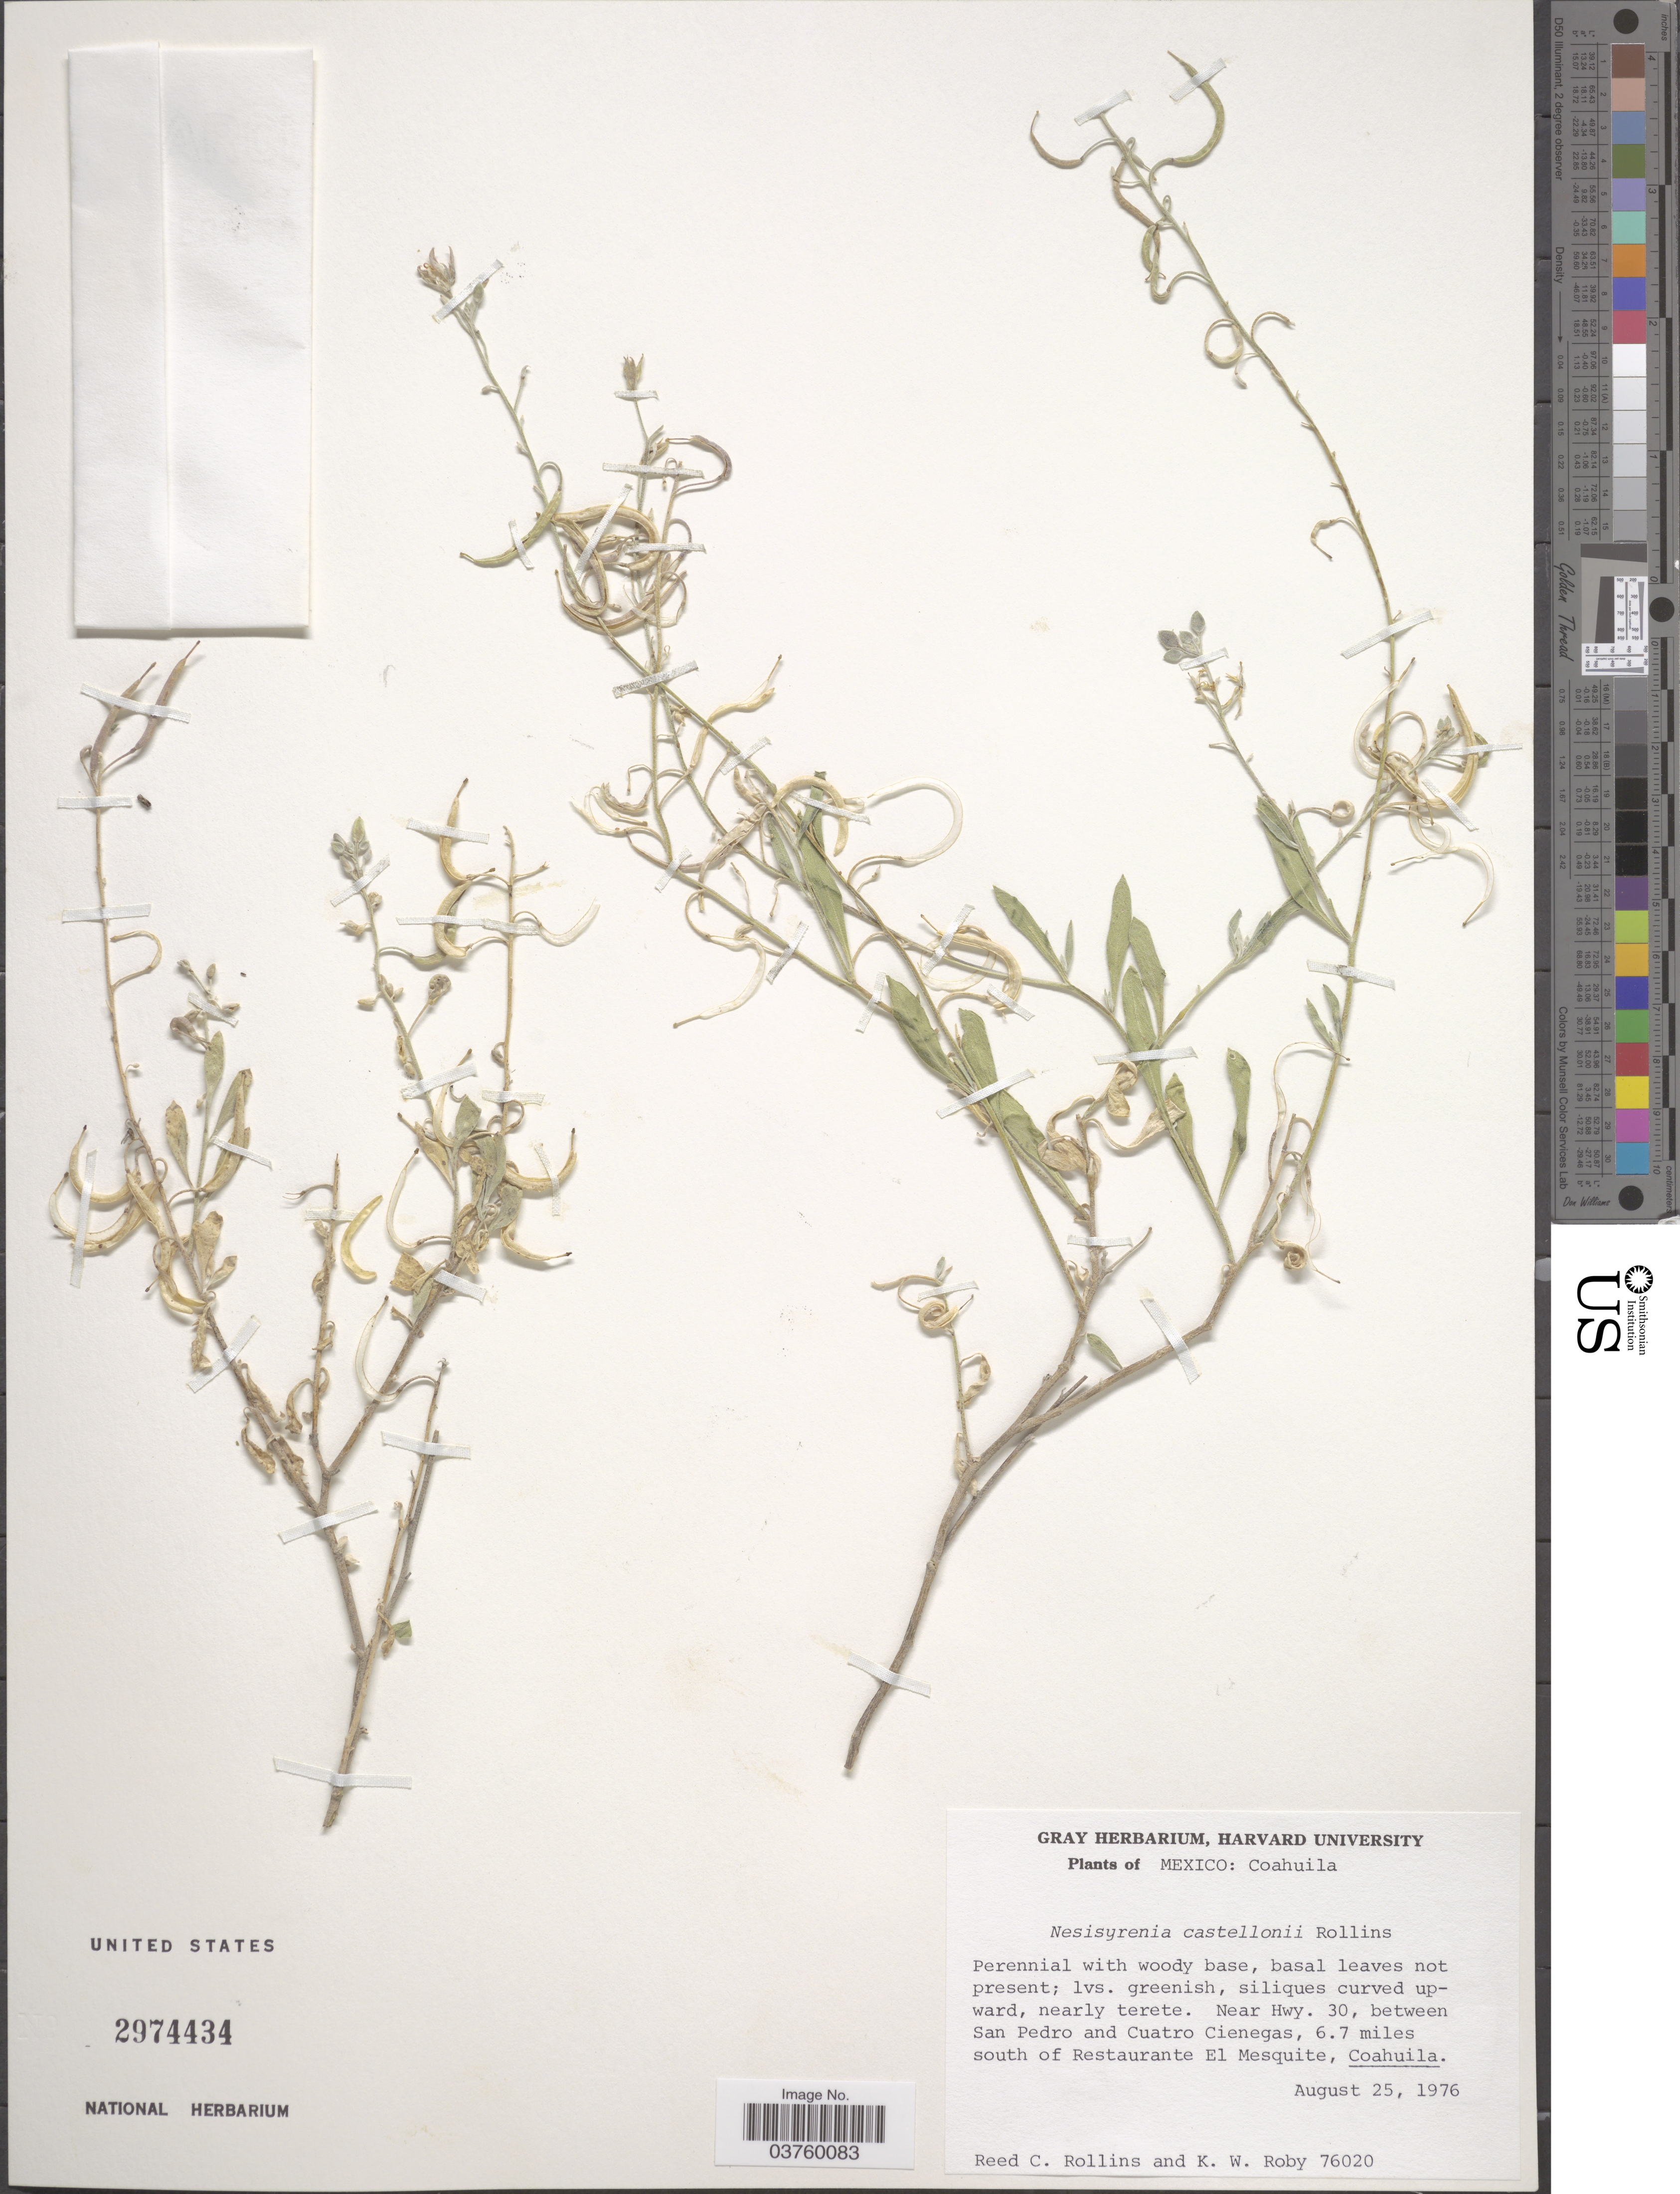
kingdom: Plantae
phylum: Tracheophyta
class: Magnoliopsida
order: Brassicales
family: Brassicaceae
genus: Nerisyrenia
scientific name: Nerisyrenia castillonii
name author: Rollins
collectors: R. C. Rollins & K. W. Roby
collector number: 76020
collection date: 1976-08-25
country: Mexico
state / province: Coahuila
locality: Near Hwy. 30, between San Pedro and Cuatro Cienegas, 6.7 miles south of Restaurante El Mesquite.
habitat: near highway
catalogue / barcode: US 2974434